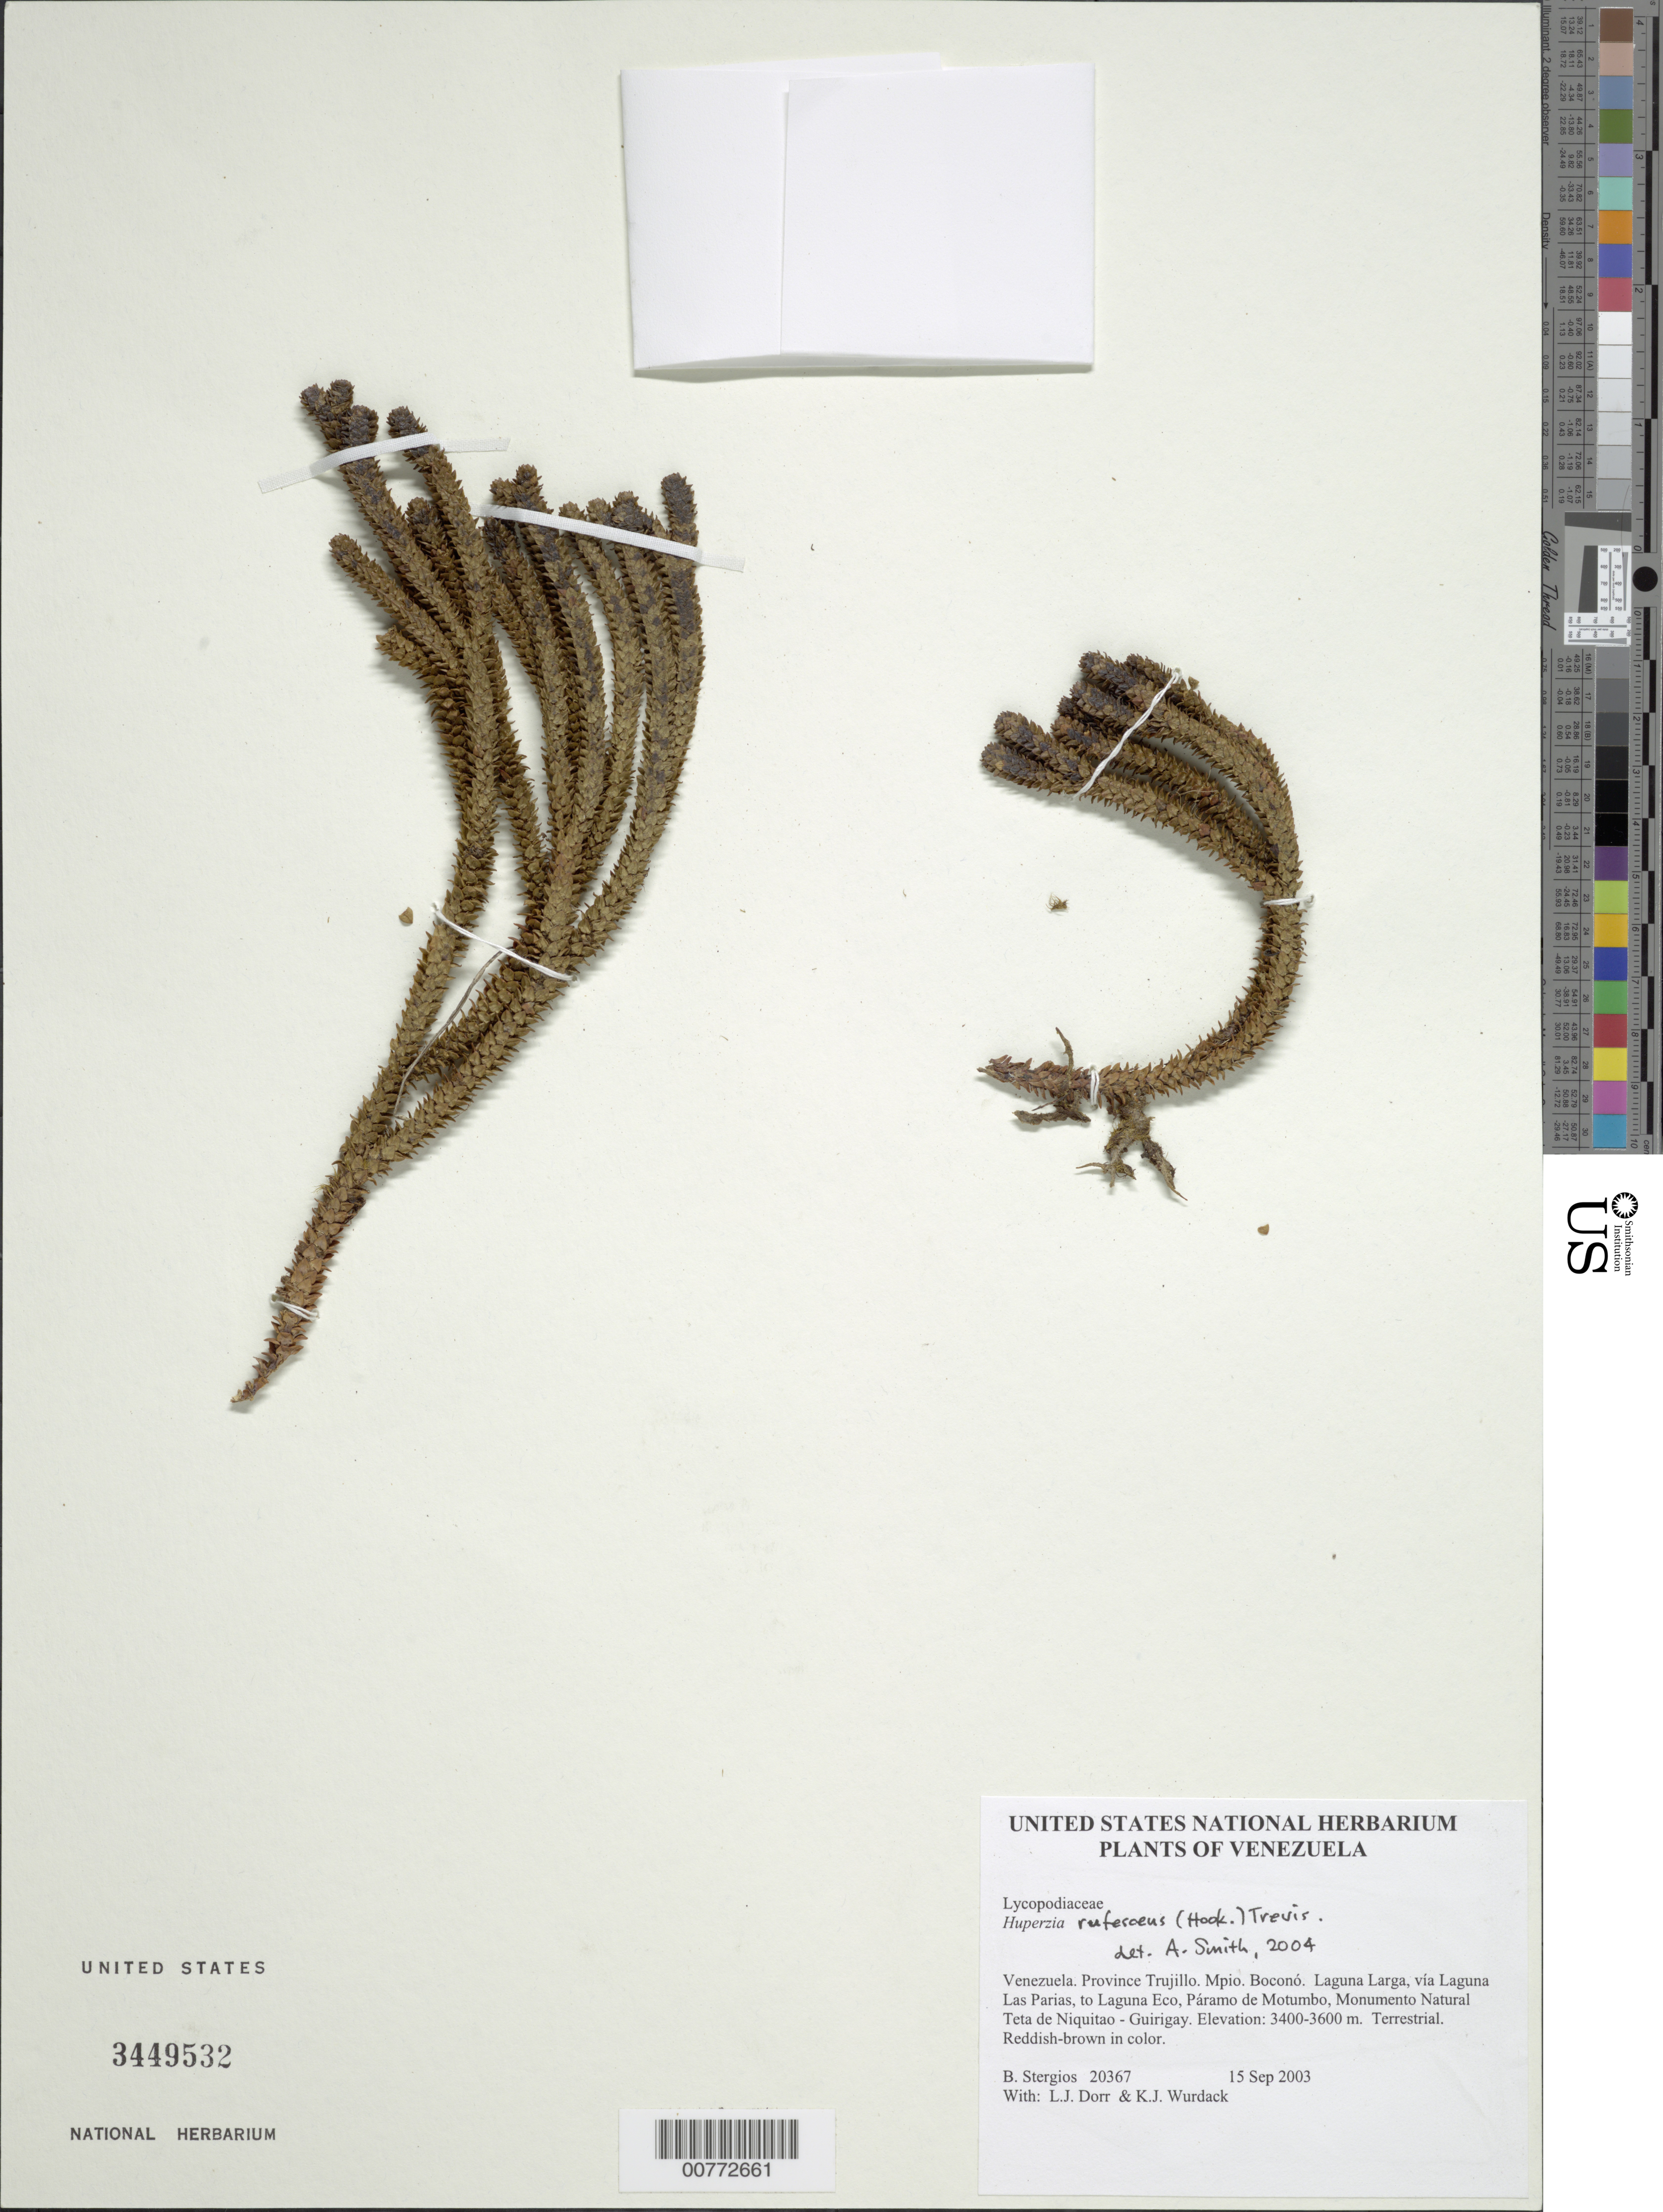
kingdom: Plantae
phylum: Tracheophyta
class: Lycopodiopsida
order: Lycopodiales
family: Lycopodiaceae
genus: Phlegmariurus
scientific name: Phlegmariurus rufescens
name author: (Hook.) B. Øllg.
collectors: B. G. Stergios, L. J. Dorr & K. Wurdack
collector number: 20367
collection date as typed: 15 Sep 2003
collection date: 2003-09-15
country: Venezuela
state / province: Trujillo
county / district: Boconó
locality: Laguna Larga, vía Laguna Las Parias, to Laguna Eco, Páramo de Motumbo, Monumento Natural Teta de Niquitao - Guirigay.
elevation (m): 3400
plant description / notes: PORT, US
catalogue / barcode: US 3449532